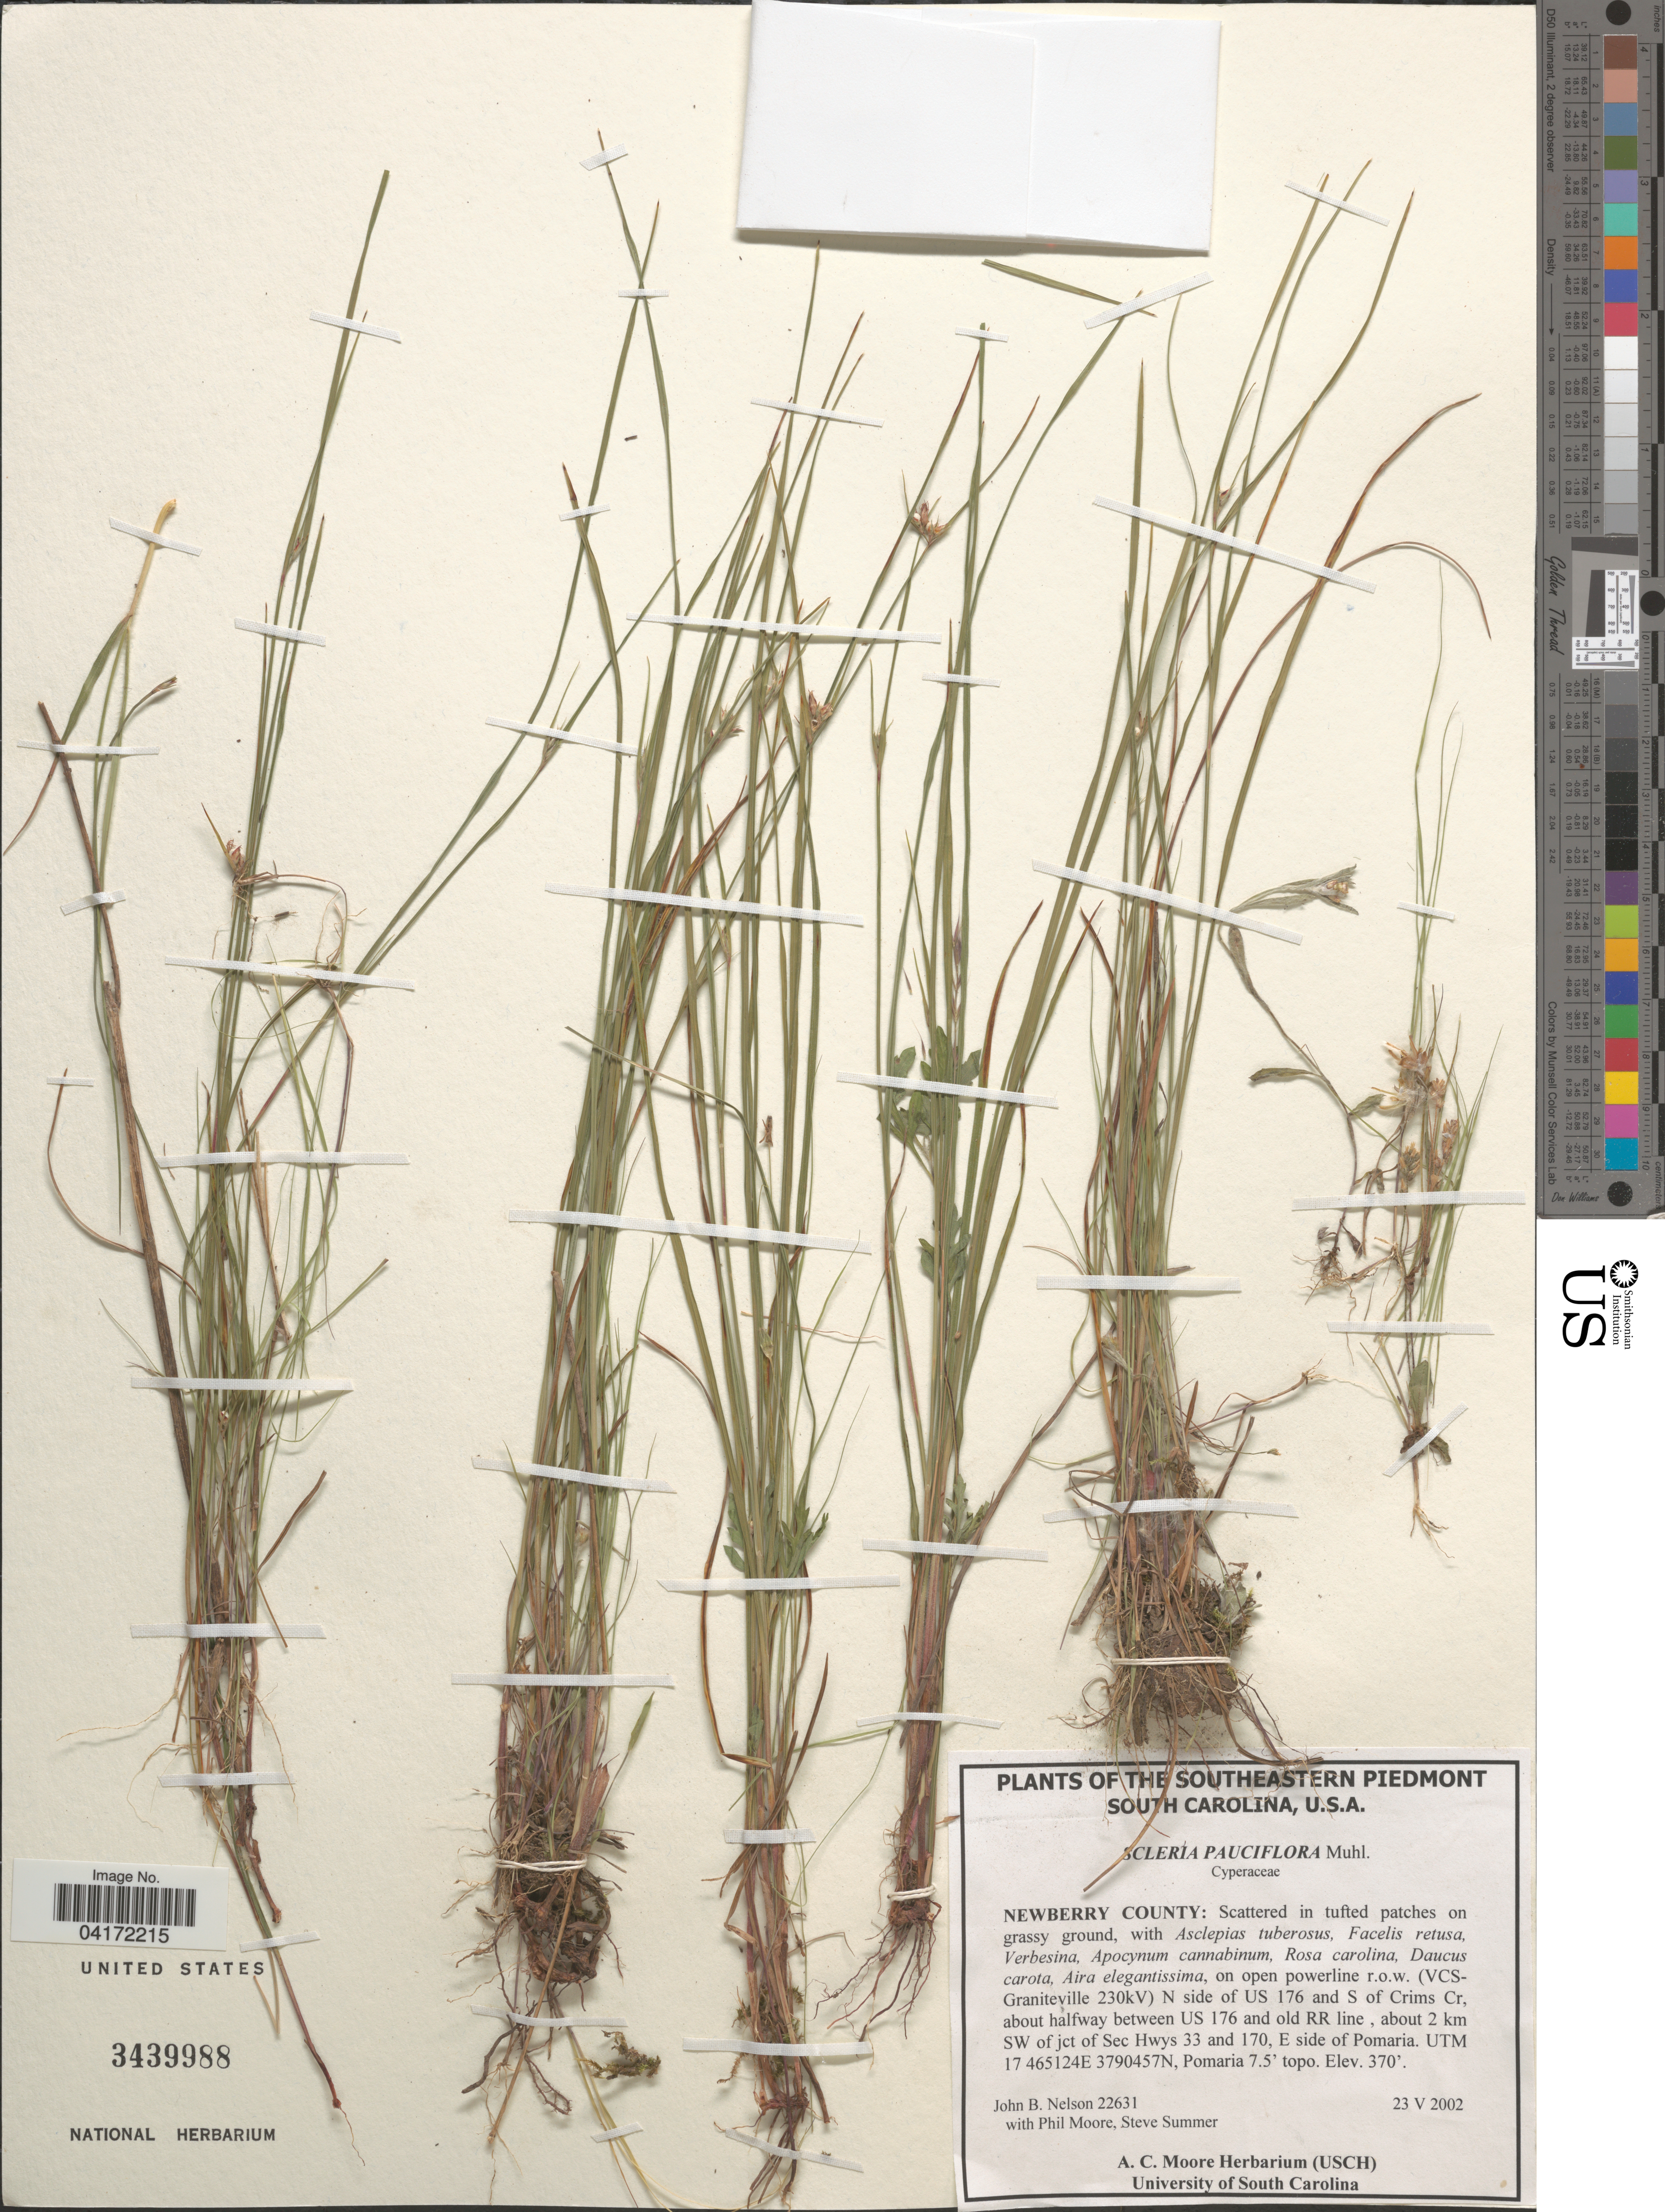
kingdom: Plantae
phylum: Tracheophyta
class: Liliopsida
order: Poales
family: Cyperaceae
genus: Scleria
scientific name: Scleria pauciflora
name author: Muhl. ex Willd.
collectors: J. B. Nelson, P. Moore & S. Summer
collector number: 22631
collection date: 2002-05-23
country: United States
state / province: South Carolina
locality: The Southeastern Piedmont. Newberry County: on open powerline r.o.w. (VCS-Graniteville 230kV) N side of US 176 and S of Crims Cr, about halfway between US 176 and old RR line, about 2 km SW of jct of Sec Hwys 33 and 170, E side of Pomaria. Pomaria 7.5' topo.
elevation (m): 113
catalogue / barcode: US 3439988